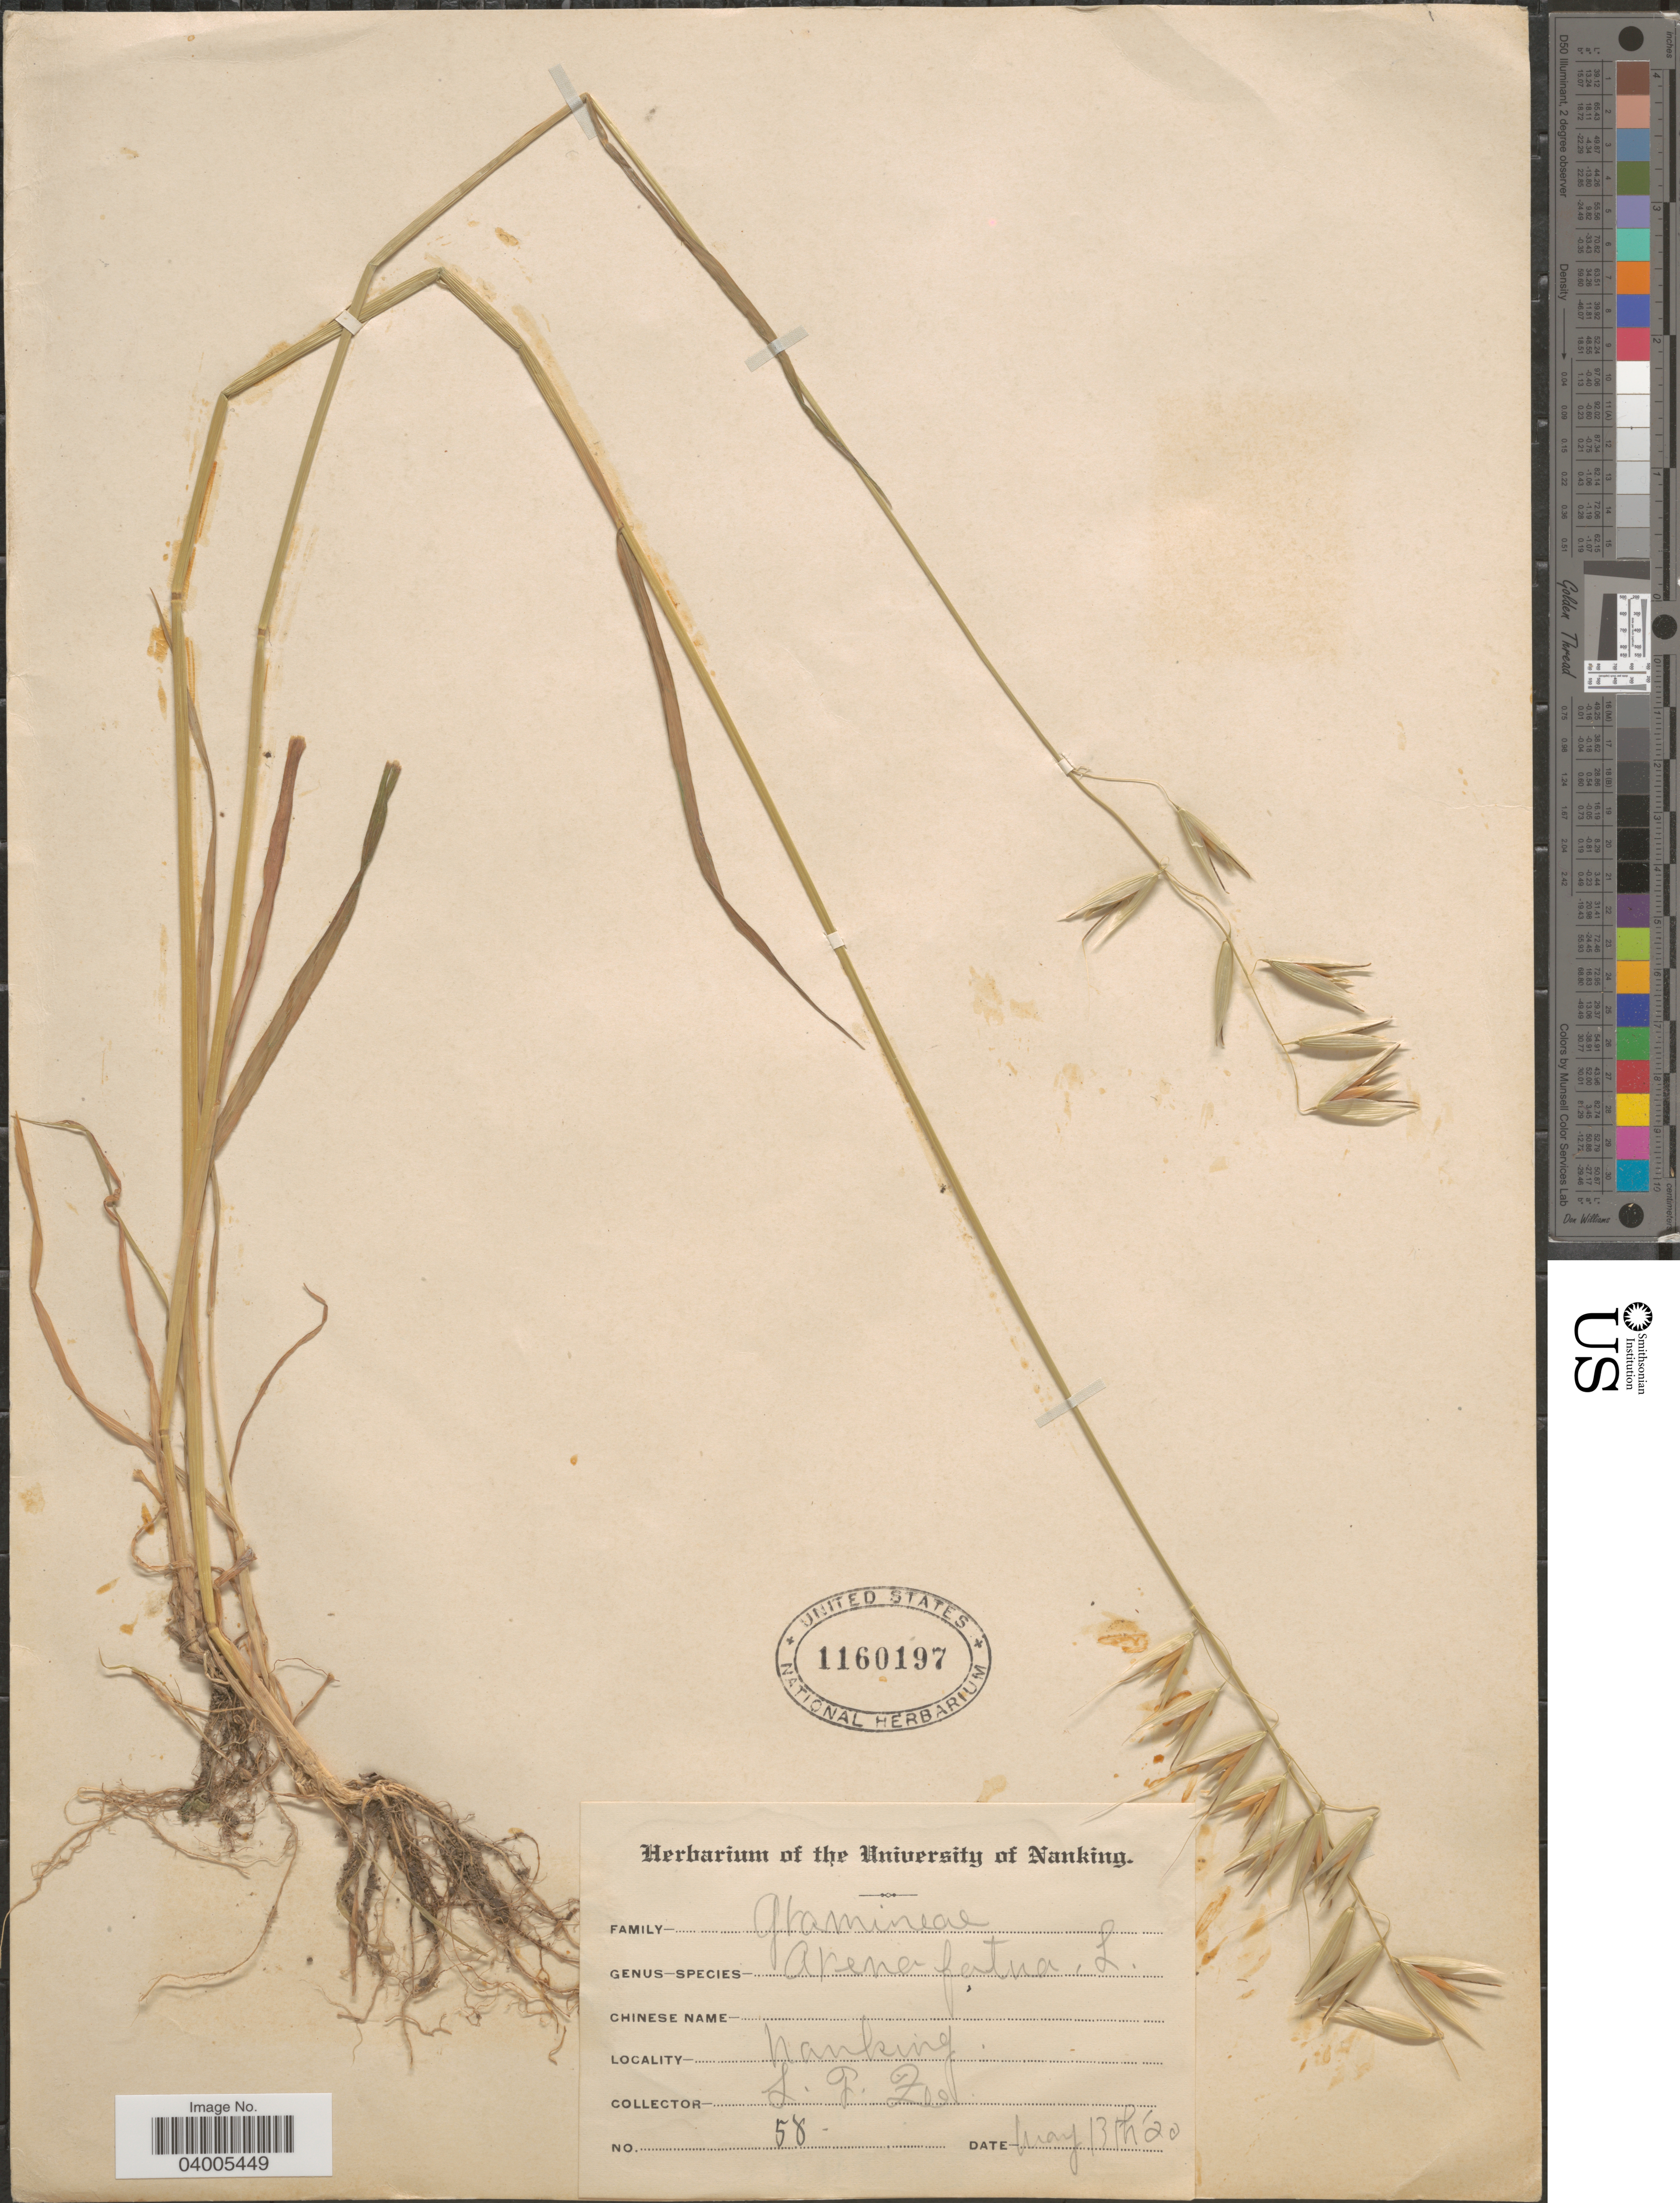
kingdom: Plantae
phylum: Tracheophyta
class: Liliopsida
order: Poales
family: Poaceae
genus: Avena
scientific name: Avena fatua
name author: L.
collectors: L. Zee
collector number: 58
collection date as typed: Transcribed d/m/y: 13/5/20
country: China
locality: Nanking.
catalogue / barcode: US 1160197